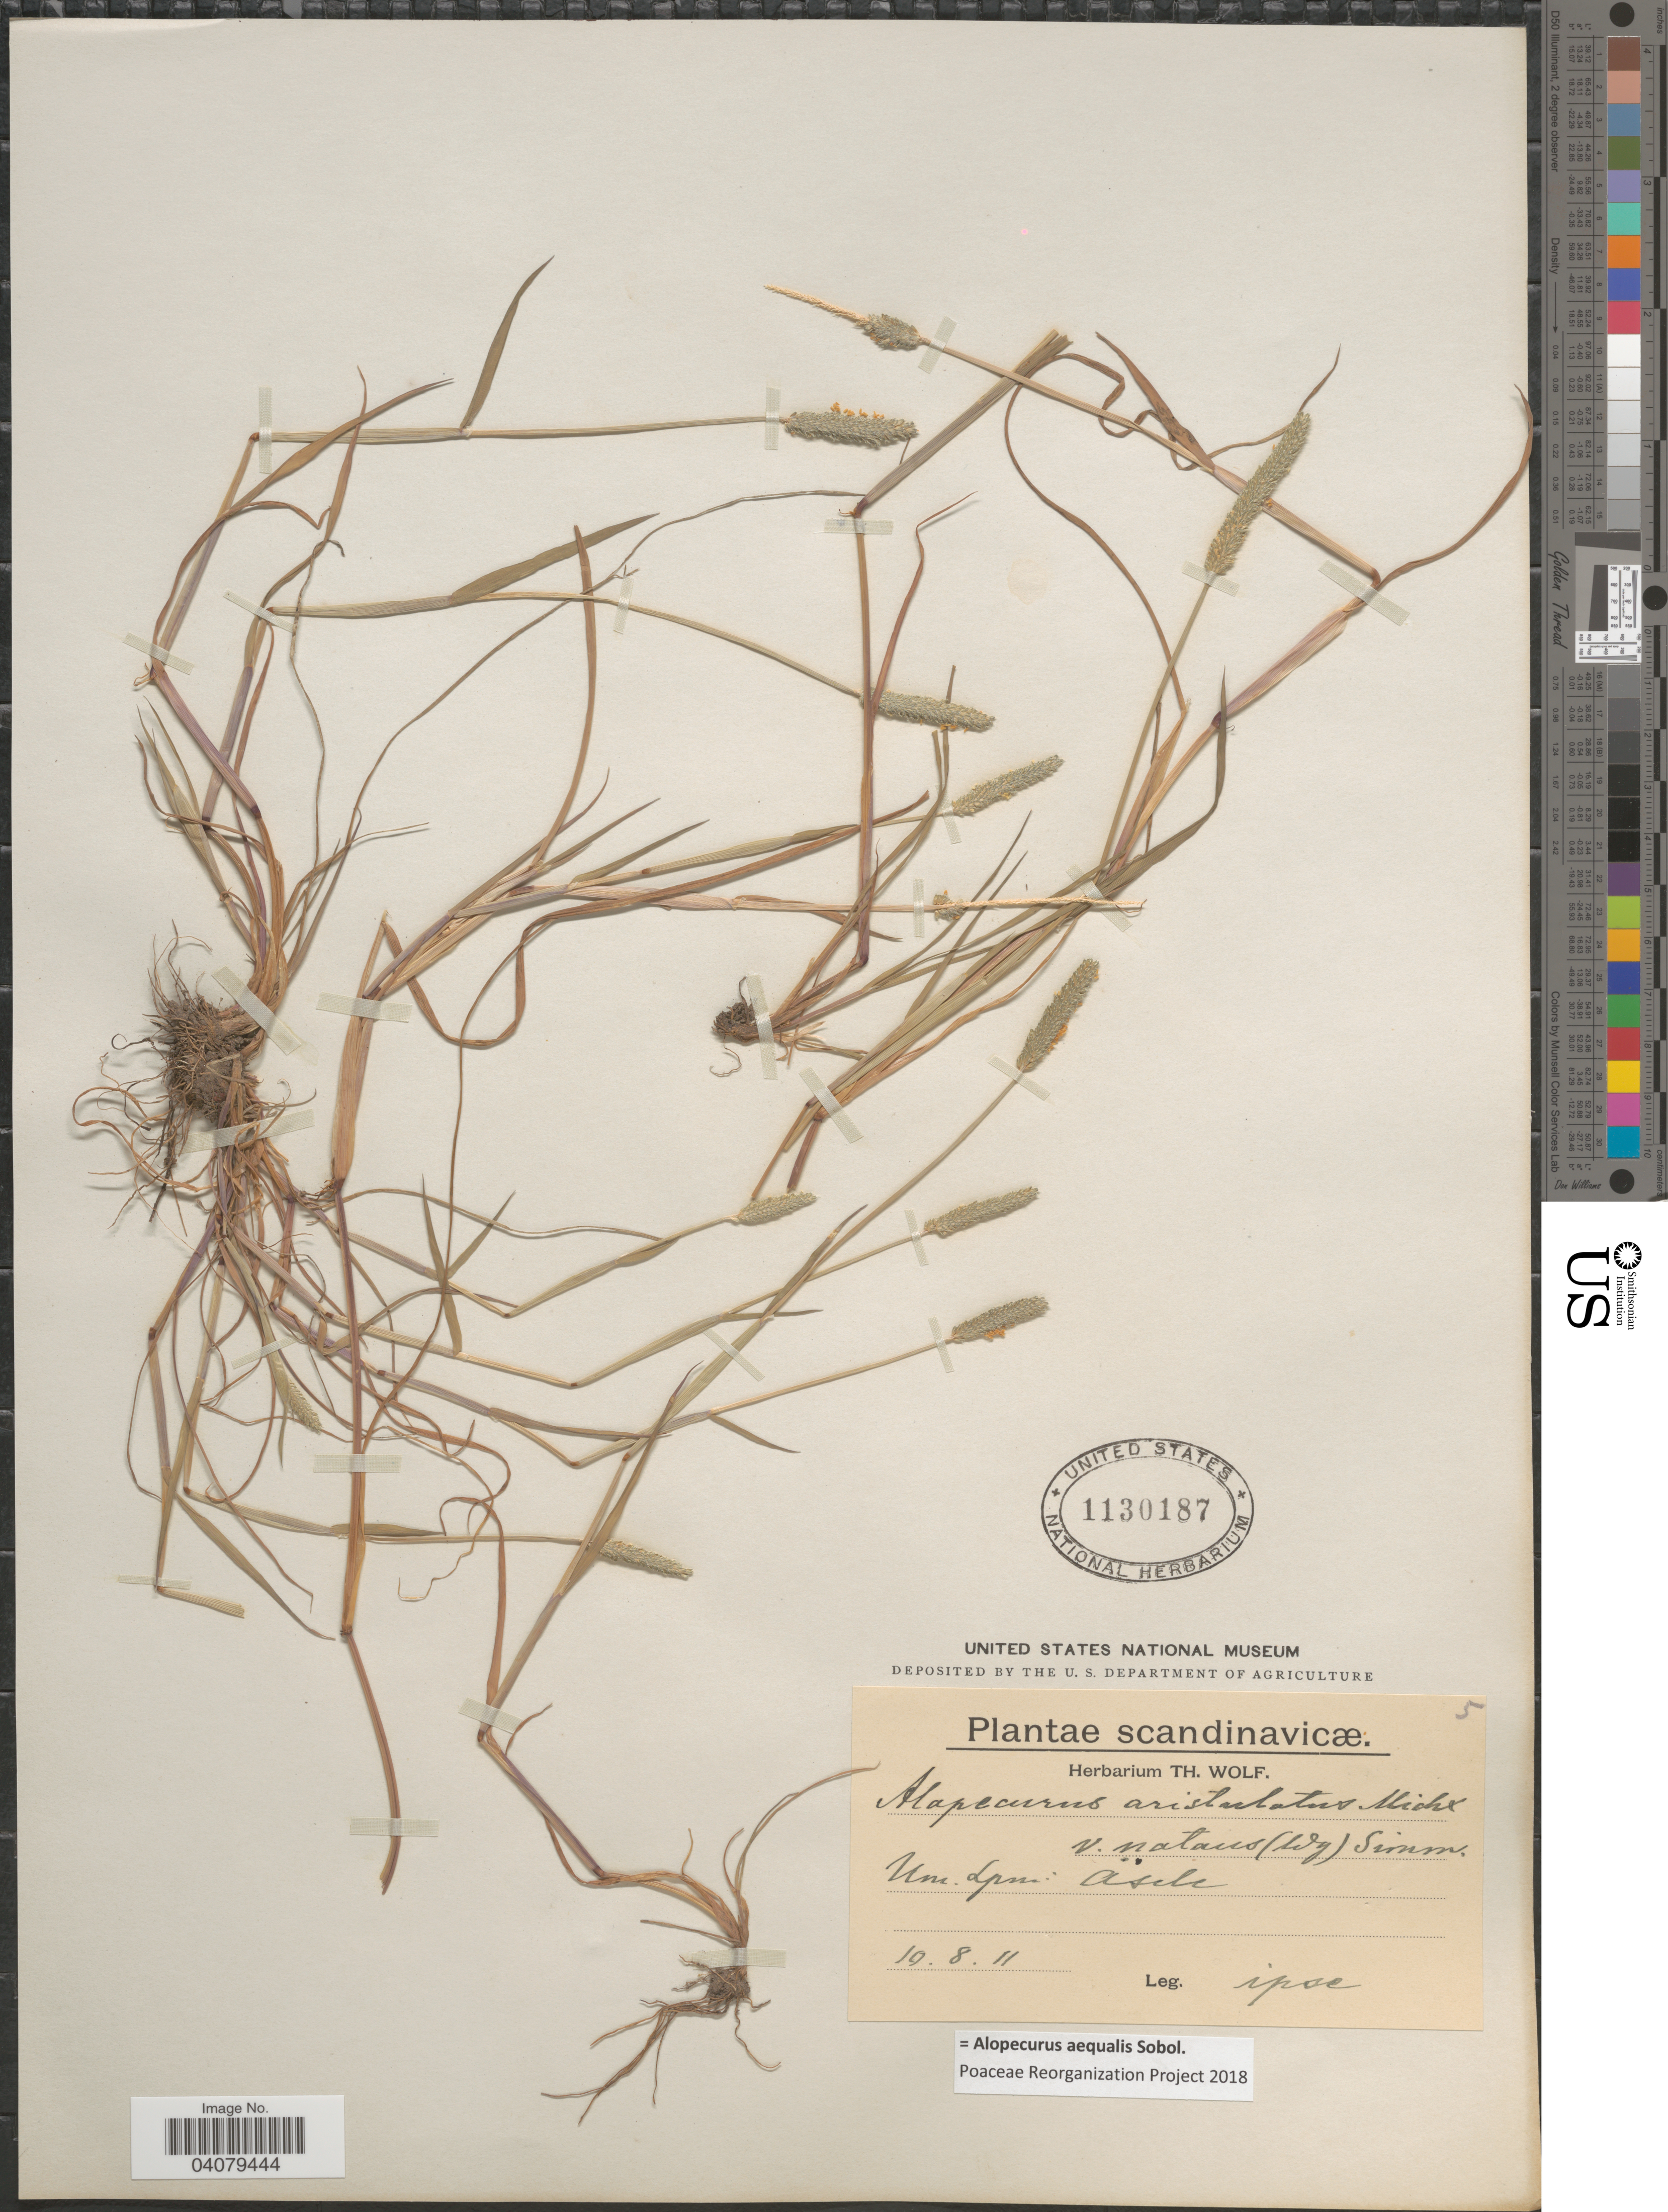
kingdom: Plantae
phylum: Tracheophyta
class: Liliopsida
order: Poales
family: Poaceae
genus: Alopecurus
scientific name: Alopecurus arundinaceus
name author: Poir.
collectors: T. Wolf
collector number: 5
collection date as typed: Transcribed d/m/y: 10/8/11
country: Sweden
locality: Scandinavicæ. Um. Lpm: Asele.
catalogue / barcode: US 1130187